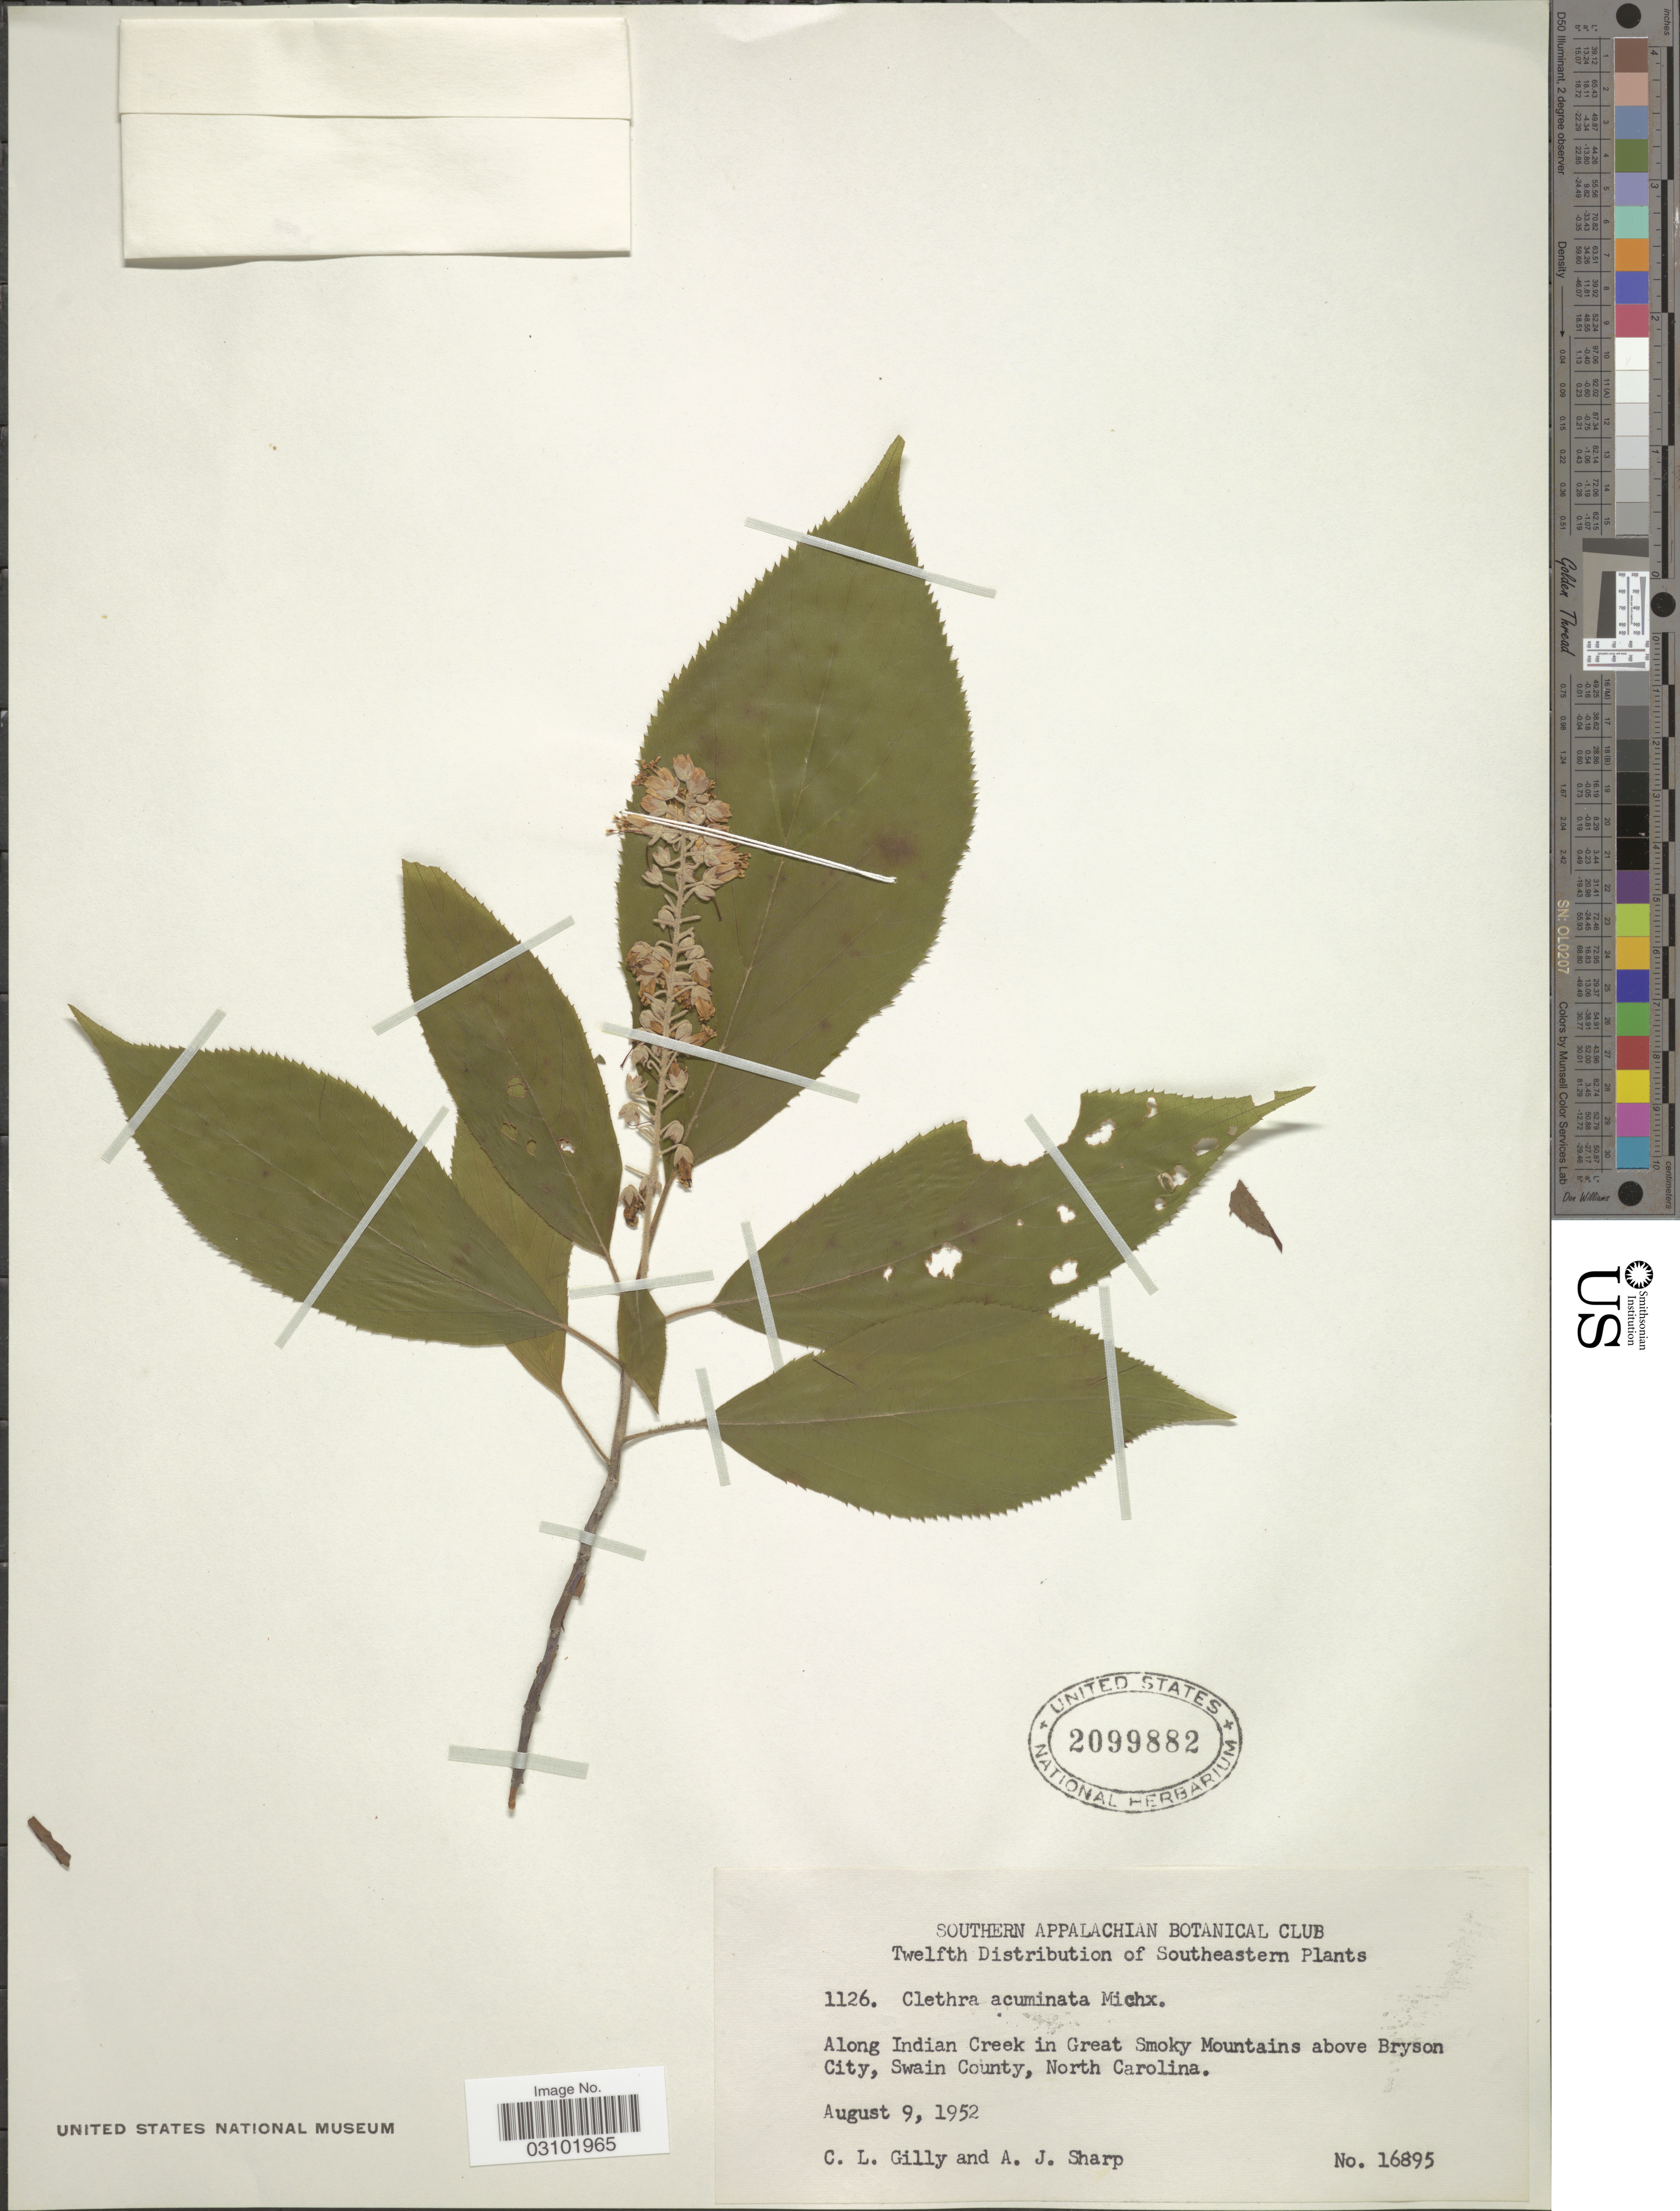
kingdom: Plantae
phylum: Tracheophyta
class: Magnoliopsida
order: Ericales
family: Clethraceae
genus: Clethra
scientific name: Clethra acuminata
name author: Michx.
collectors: C. Gilly & A. J. Sharp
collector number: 1126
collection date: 1952-08-09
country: United States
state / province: North Carolina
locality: Along Indian Creek in Great Smoky Mountains above Bryson City, Swain County.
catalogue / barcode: US 2099882